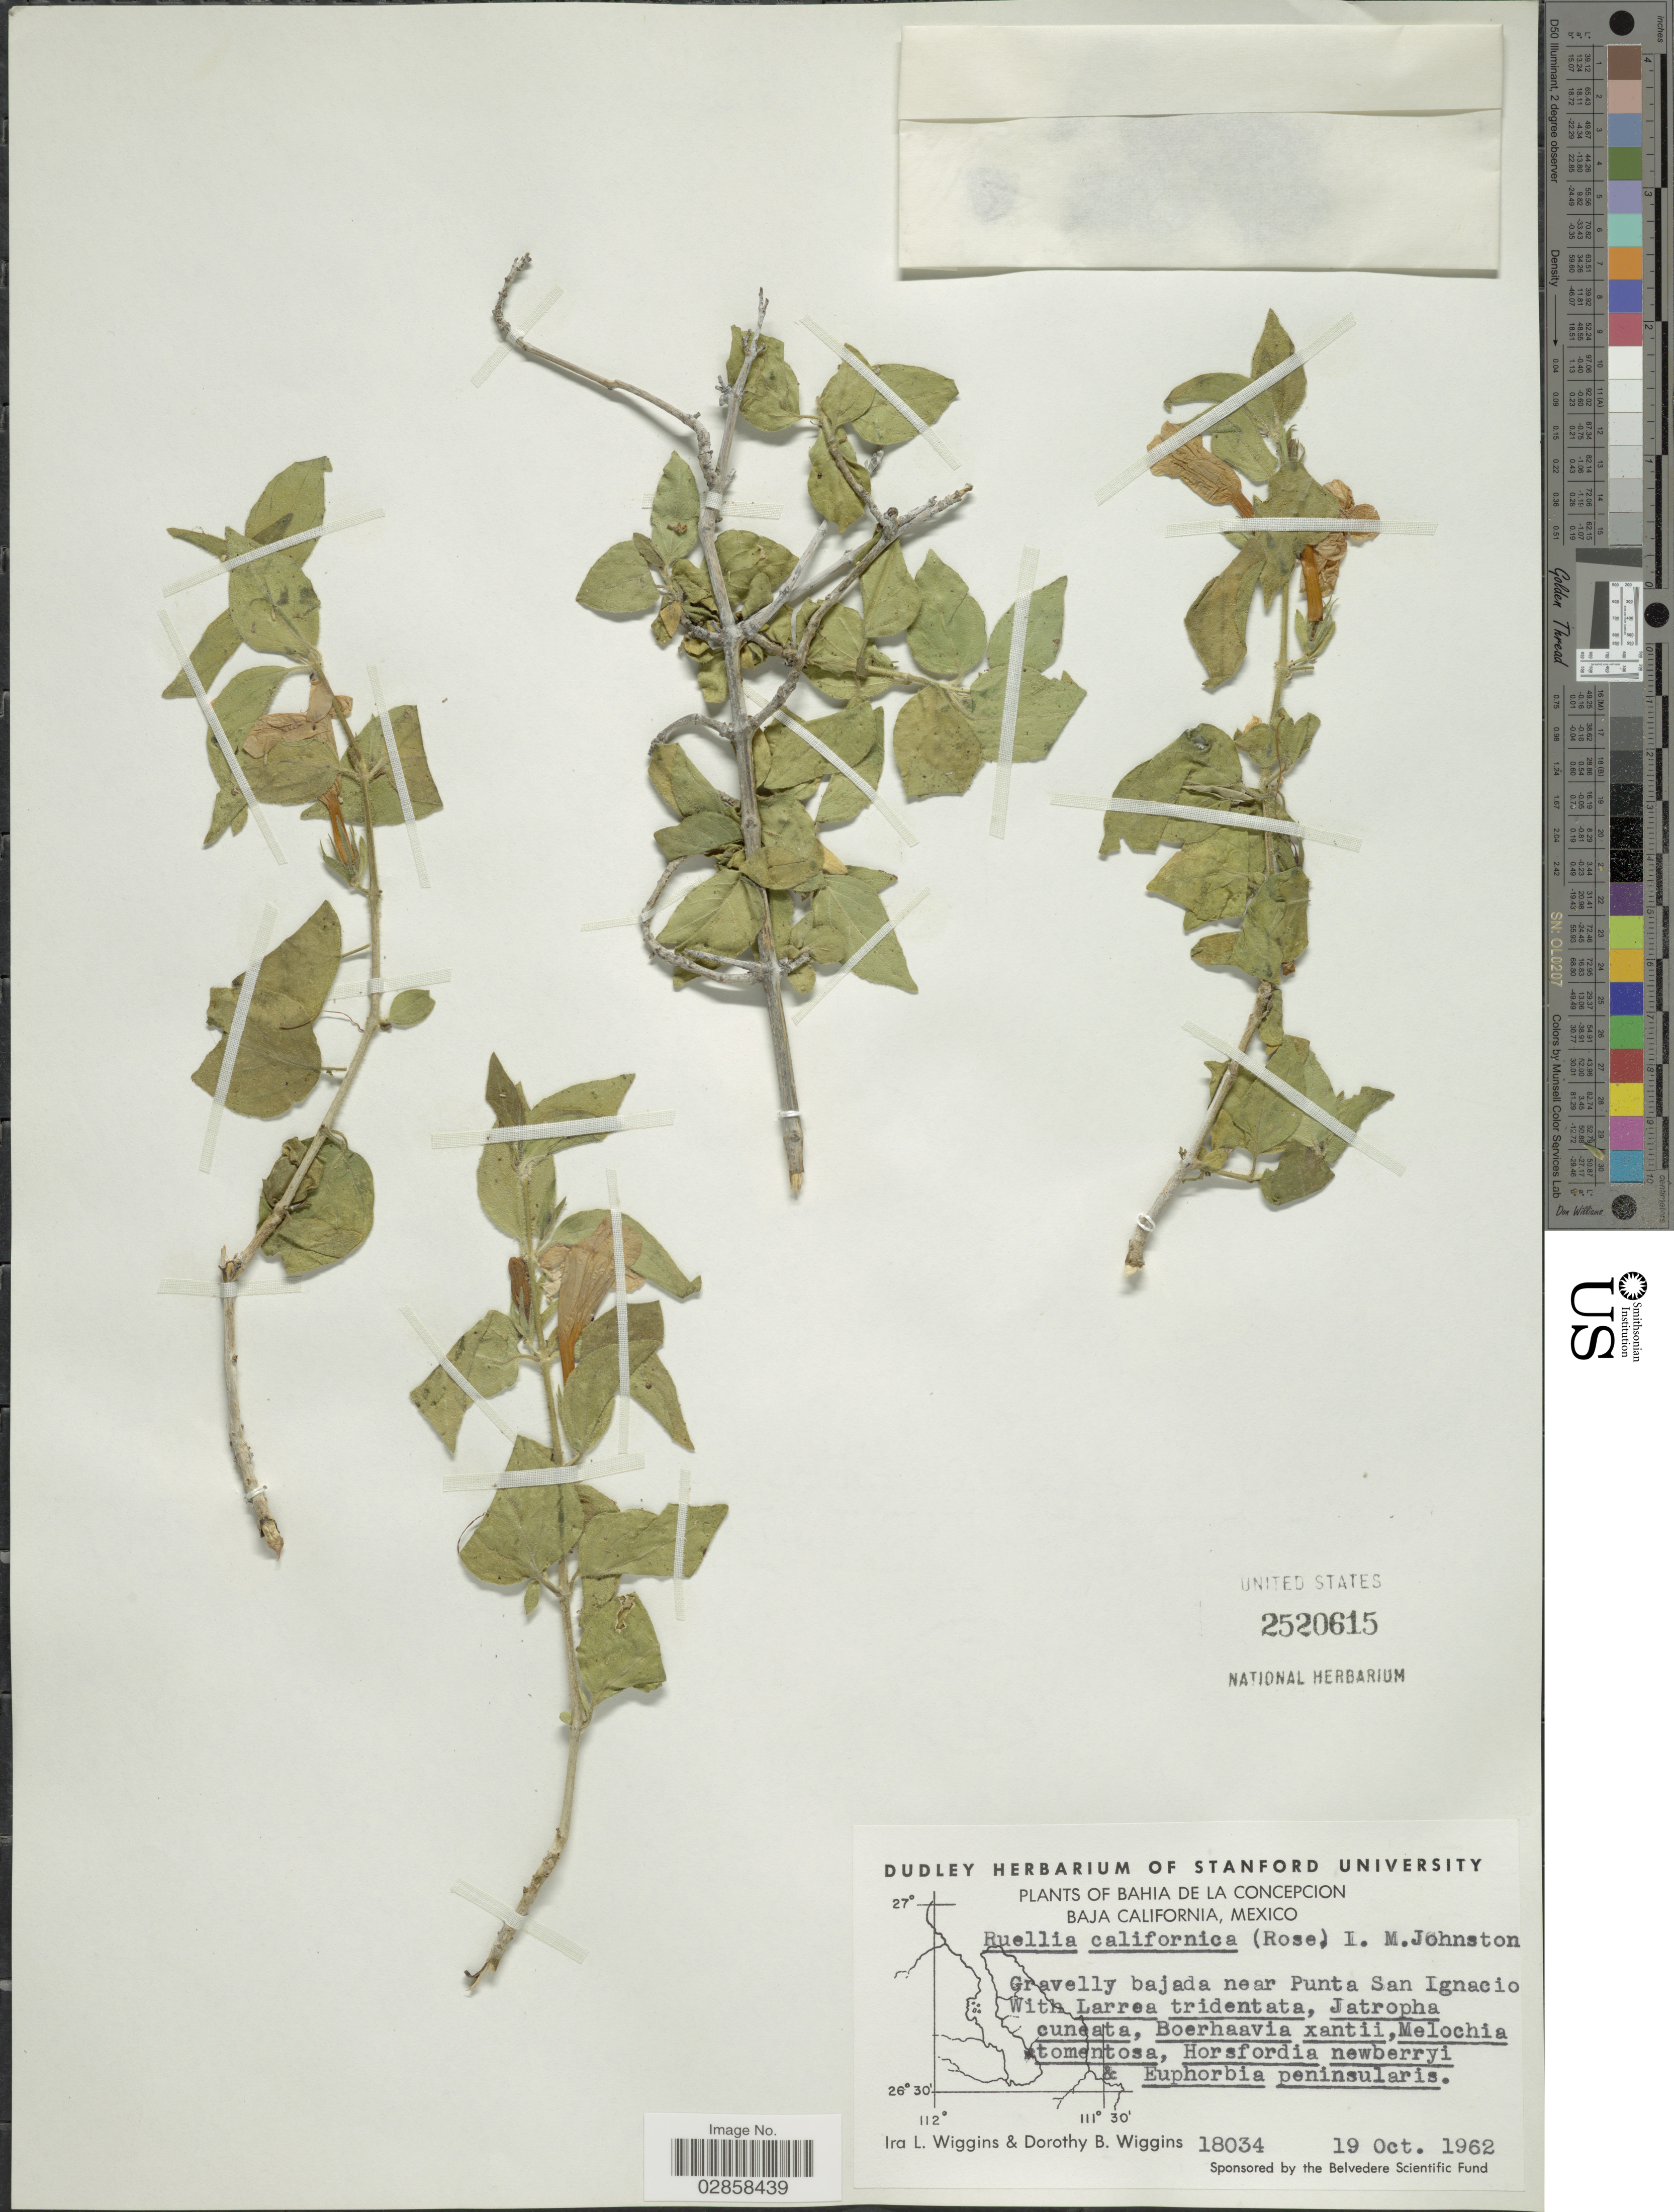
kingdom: Plantae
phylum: Tracheophyta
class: Magnoliopsida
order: Lamiales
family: Acanthaceae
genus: Ruellia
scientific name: Ruellia californica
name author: (Rose) I.M. Johnst.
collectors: I. L. Wiggins & D. B. Wiggins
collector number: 18034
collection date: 1962-10-19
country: Mexico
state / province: Baja California Sur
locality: Bahia de la Concepcion. Gravelly bajada near Punta San Ignacio.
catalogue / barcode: US 2520615